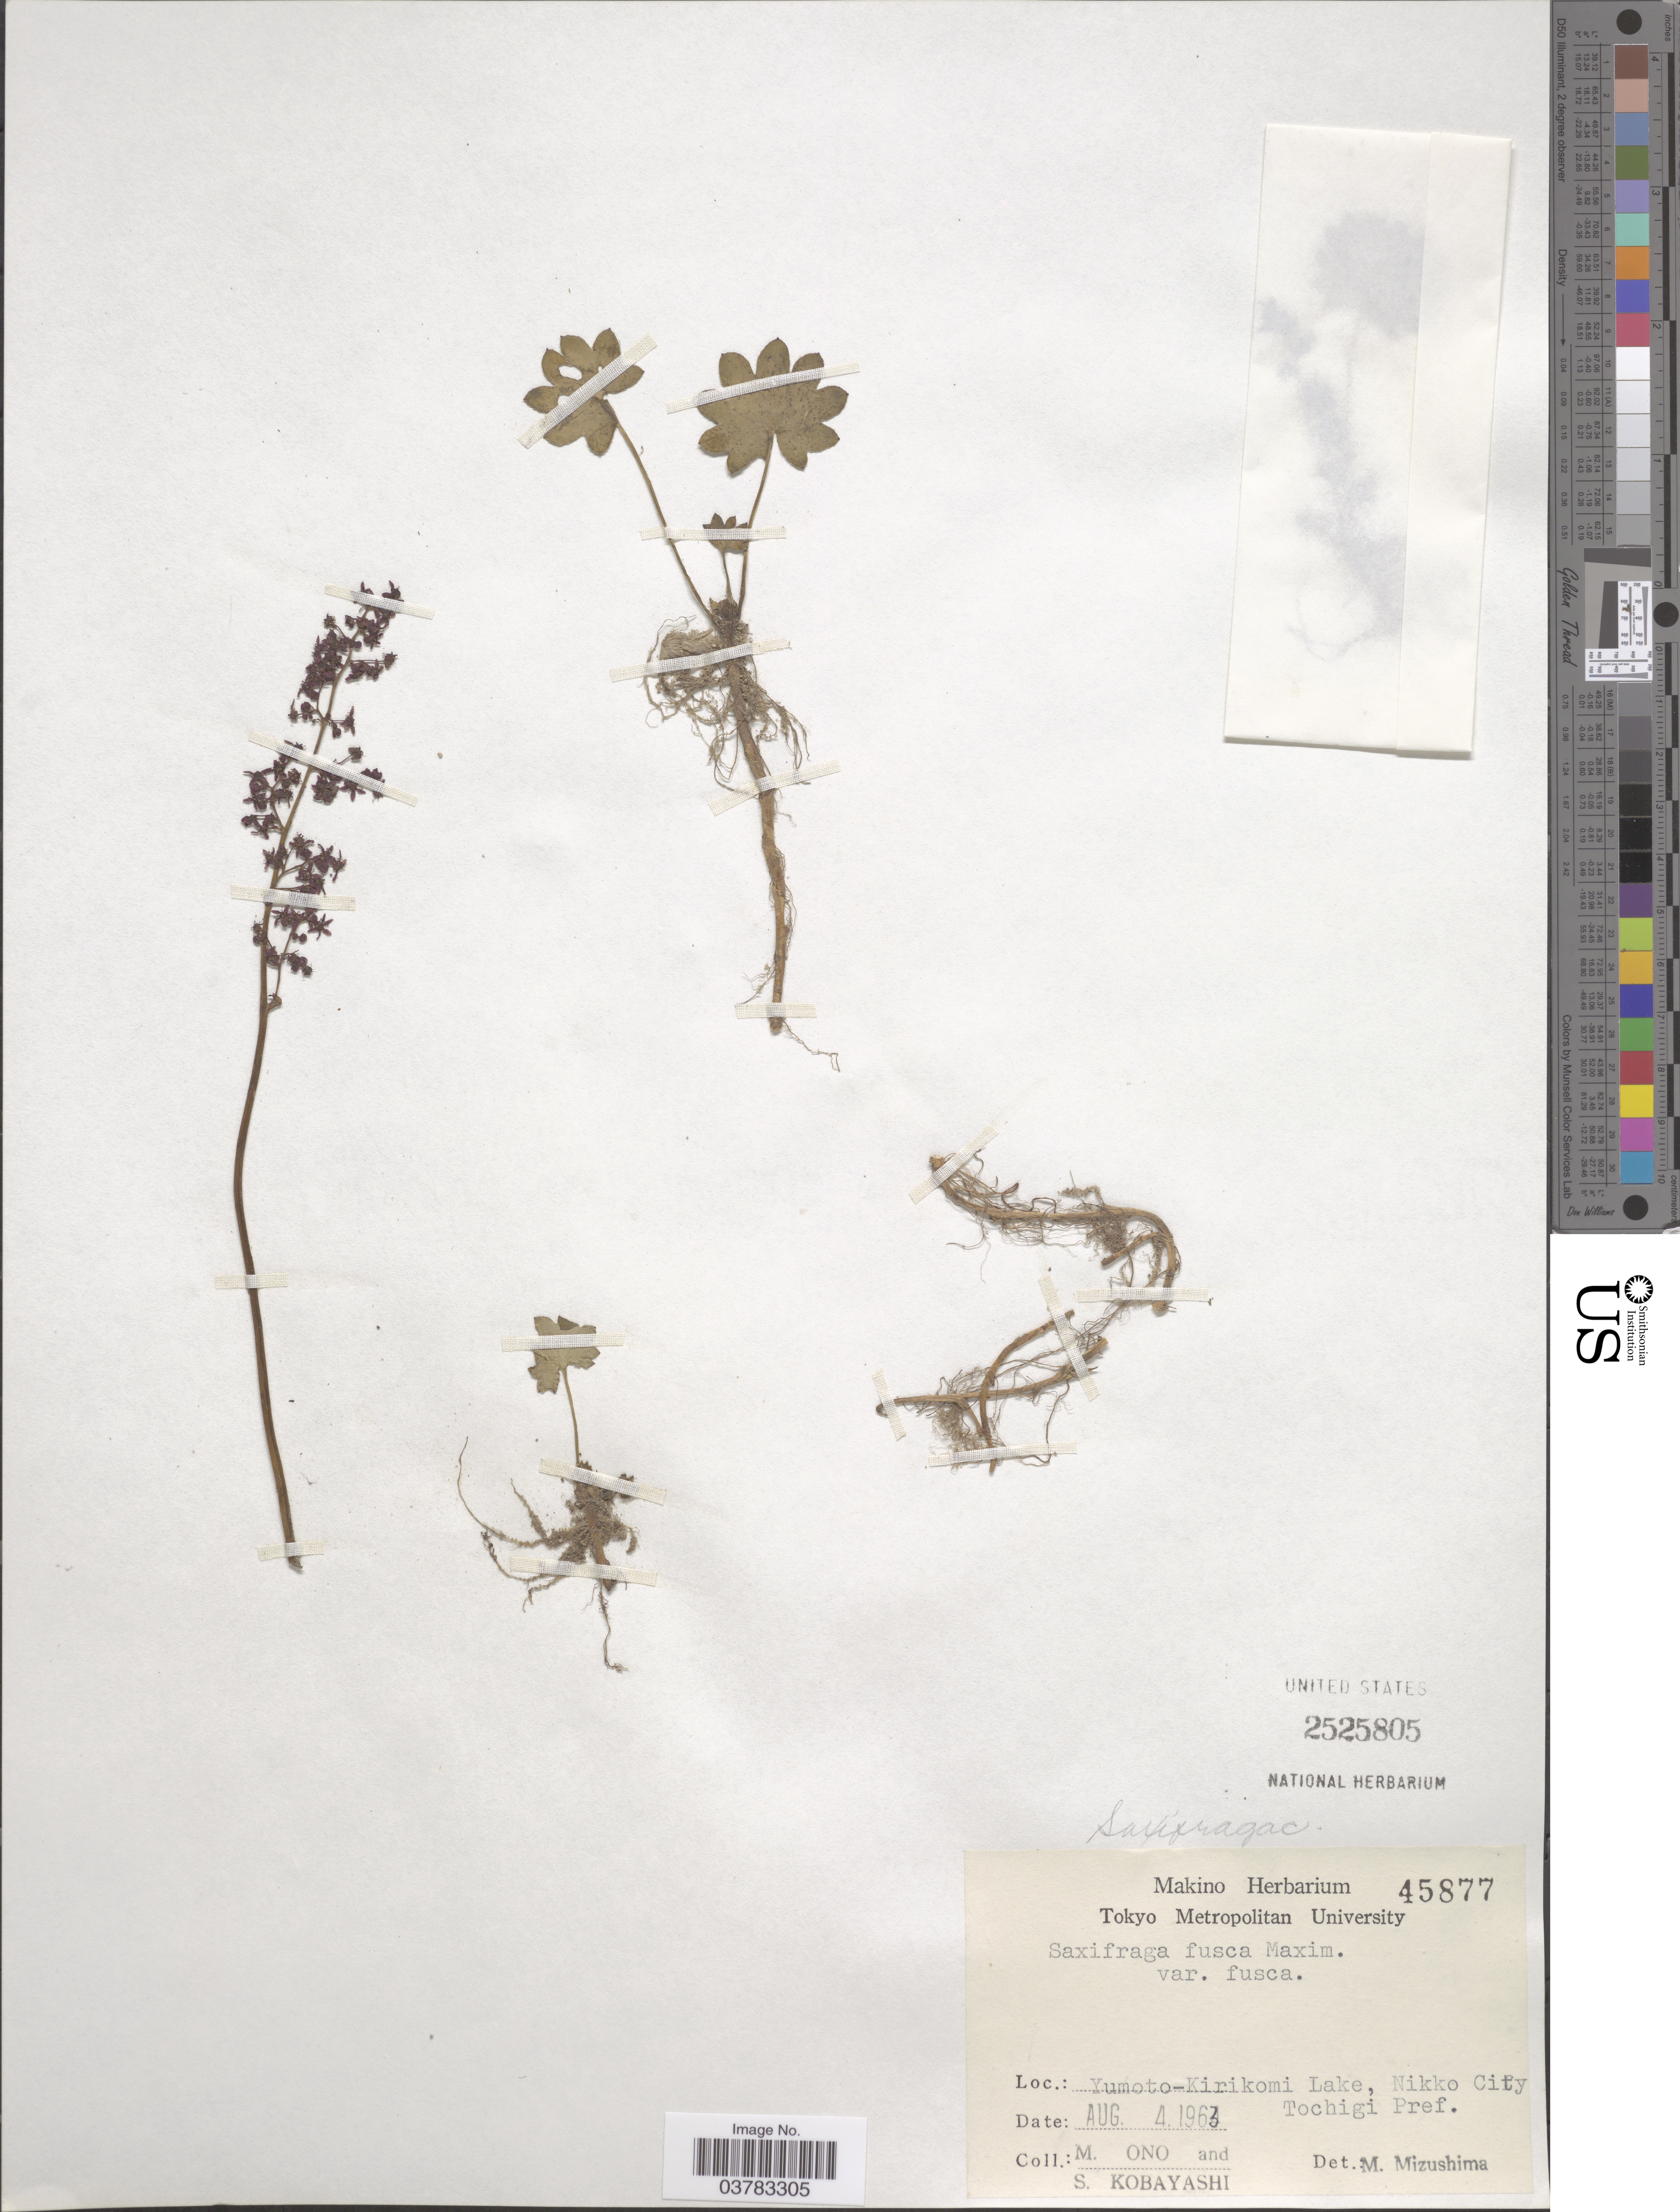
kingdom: Plantae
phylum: Tracheophyta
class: Magnoliopsida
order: Saxifragales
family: Saxifragaceae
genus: Micranthes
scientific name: Micranthes fusca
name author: (Maxim.) S. Akiyama & H. Ohba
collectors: M. Ono & S. Kobayashi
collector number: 45877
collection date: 1963-08-04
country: Japan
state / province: Totigi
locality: Yumoto-Kirikomi Lake, Nikko City. Tochigi Pref.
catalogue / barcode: US 2525805